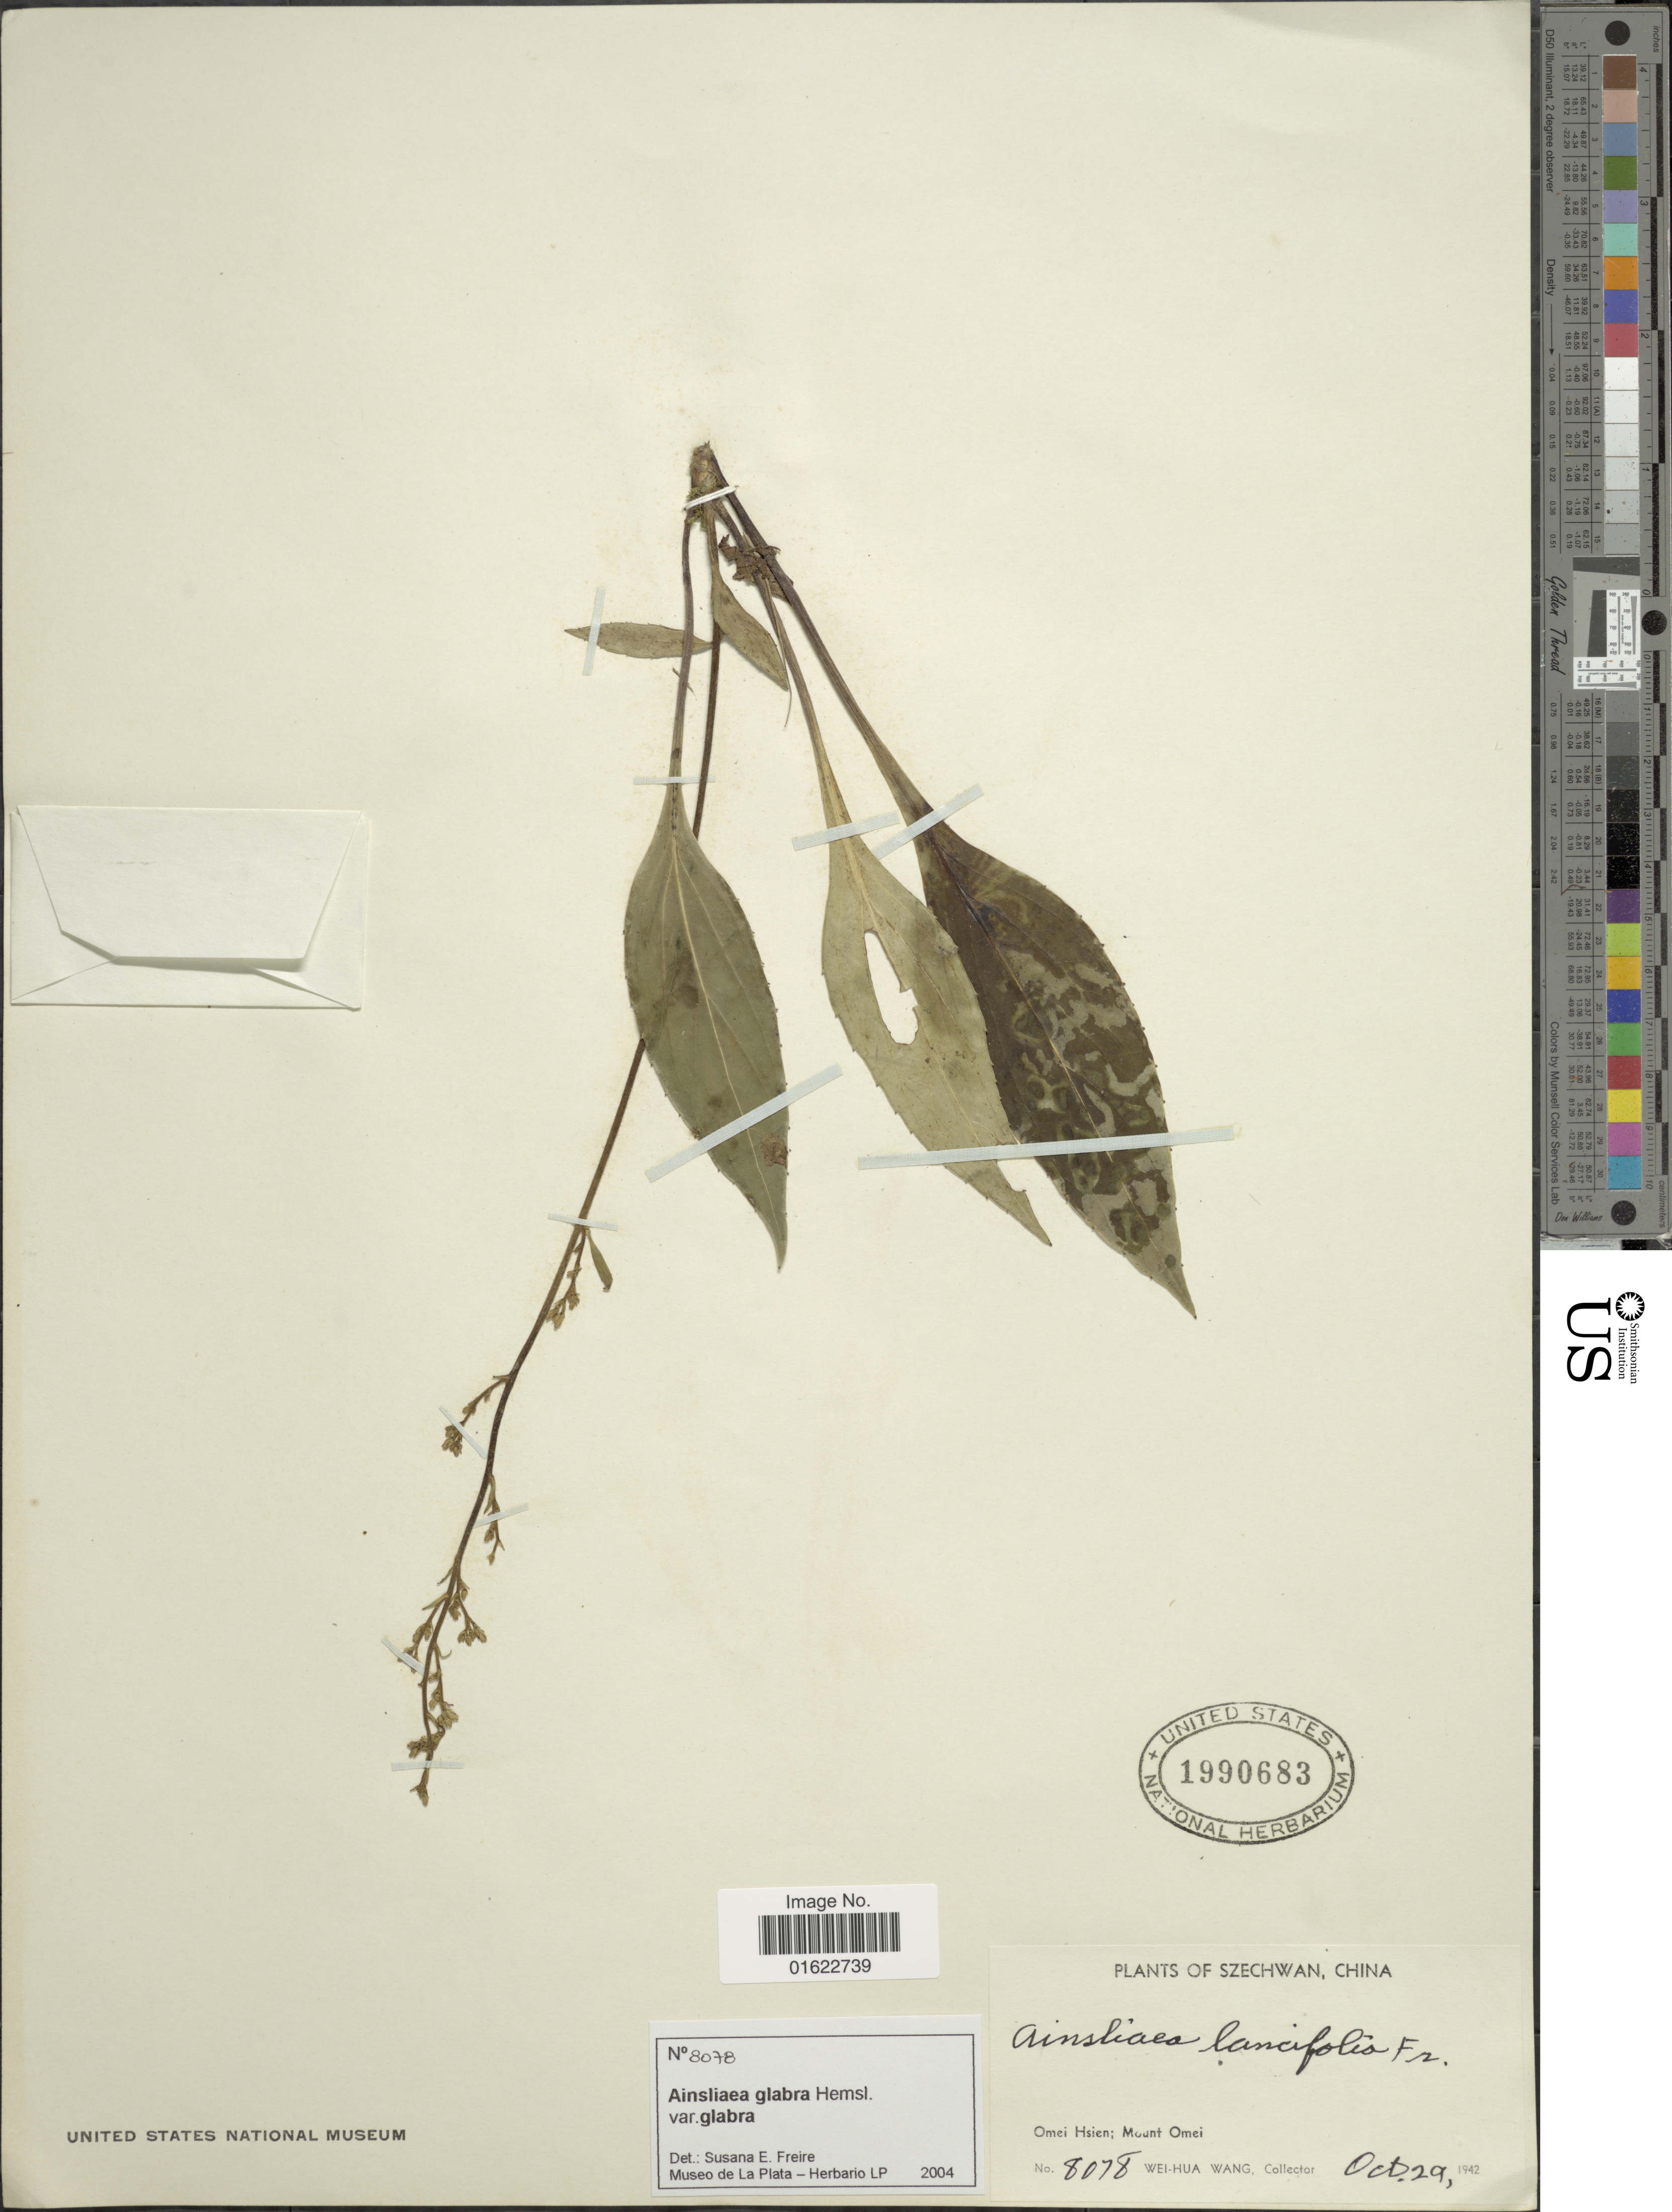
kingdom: Plantae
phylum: Tracheophyta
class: Magnoliopsida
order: Asterales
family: Asteraceae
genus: Ainsliaea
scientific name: Ainsliaea glabra var. glabra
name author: Hemsl.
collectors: W. Wang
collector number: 8078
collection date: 1942-10-29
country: China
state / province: Sichuan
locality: Szechwan, Omei Hsien: Mount Omei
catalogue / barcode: US 1990683